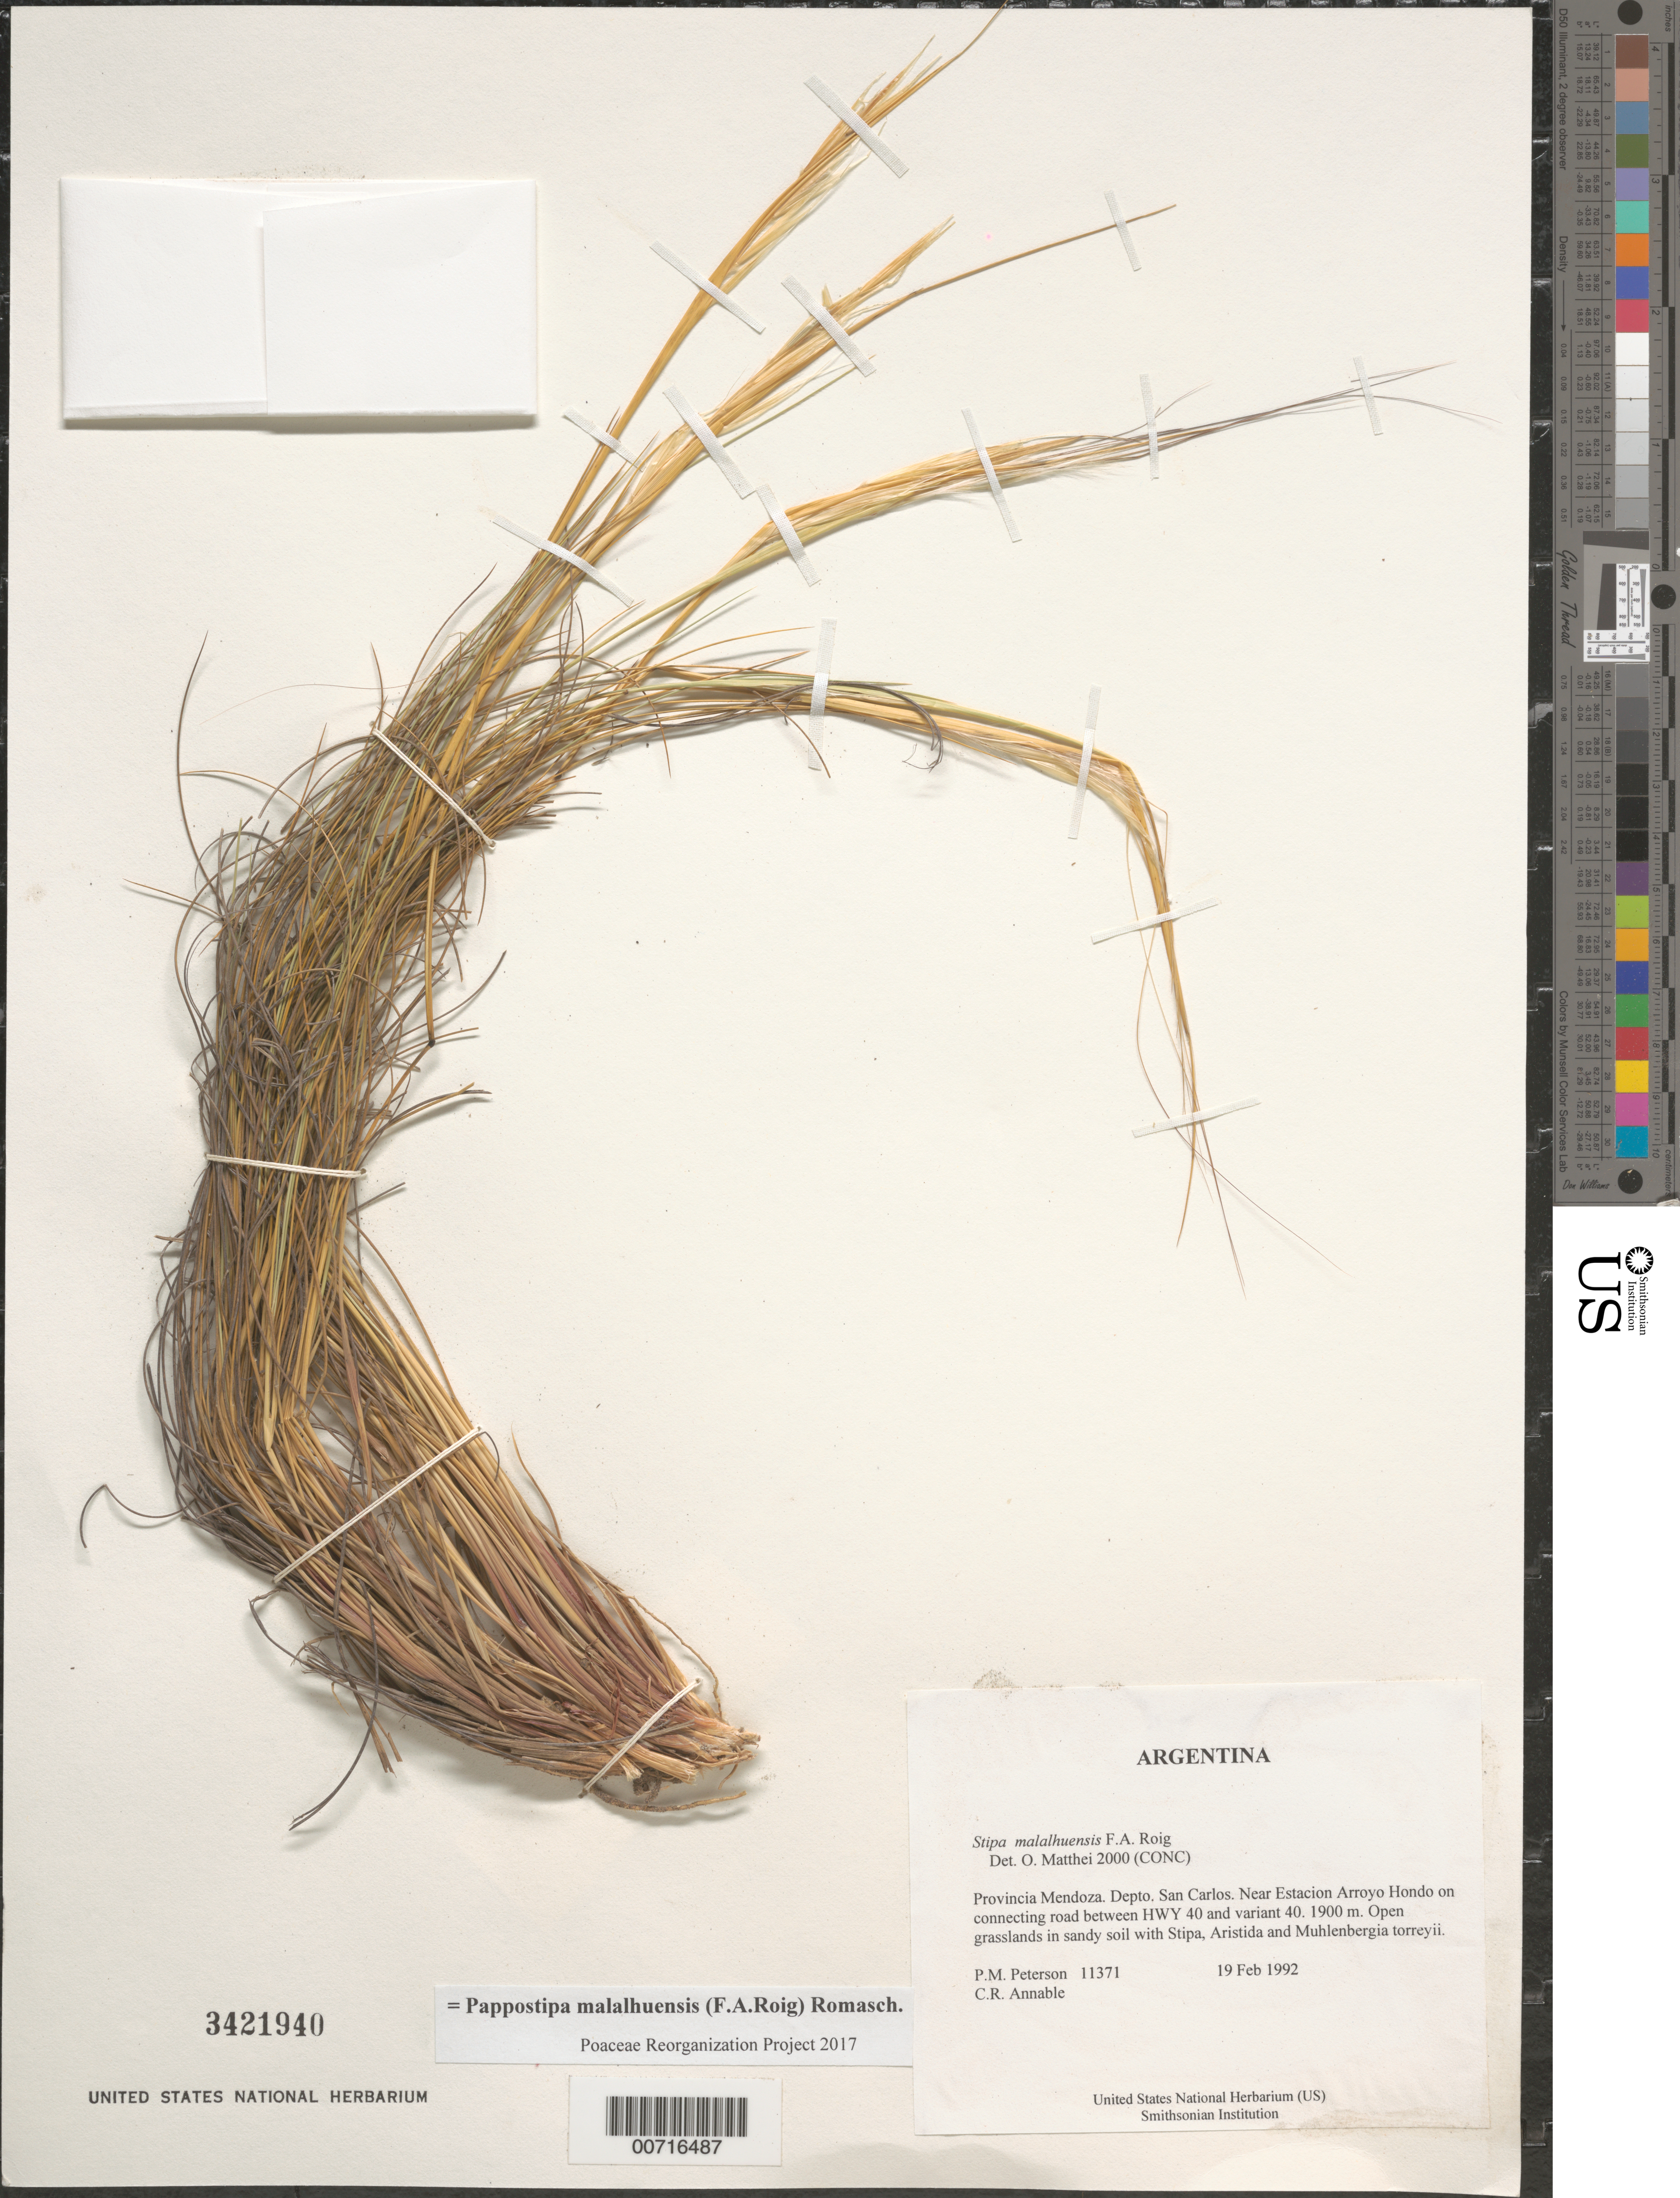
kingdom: Plantae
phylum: Tracheophyta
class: Liliopsida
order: Poales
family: Poaceae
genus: Pappostipa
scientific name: Pappostipa malalhuensis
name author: (F.A. Roig) Romasch.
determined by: Poaceae Reorganization Project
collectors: P. M. Peterson & C. R. Annable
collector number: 11371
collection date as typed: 19 Feb 1992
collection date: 1992-02-19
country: Argentina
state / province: Mendoza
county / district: San Carlos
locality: Near Estacion Arroyo Hondo on connecting road between HWY 40 and variant 40.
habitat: Open grasslands in sandy soil with Stipa, Aristida and Muhlenbergia torreyii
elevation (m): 1900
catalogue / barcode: US 3421940